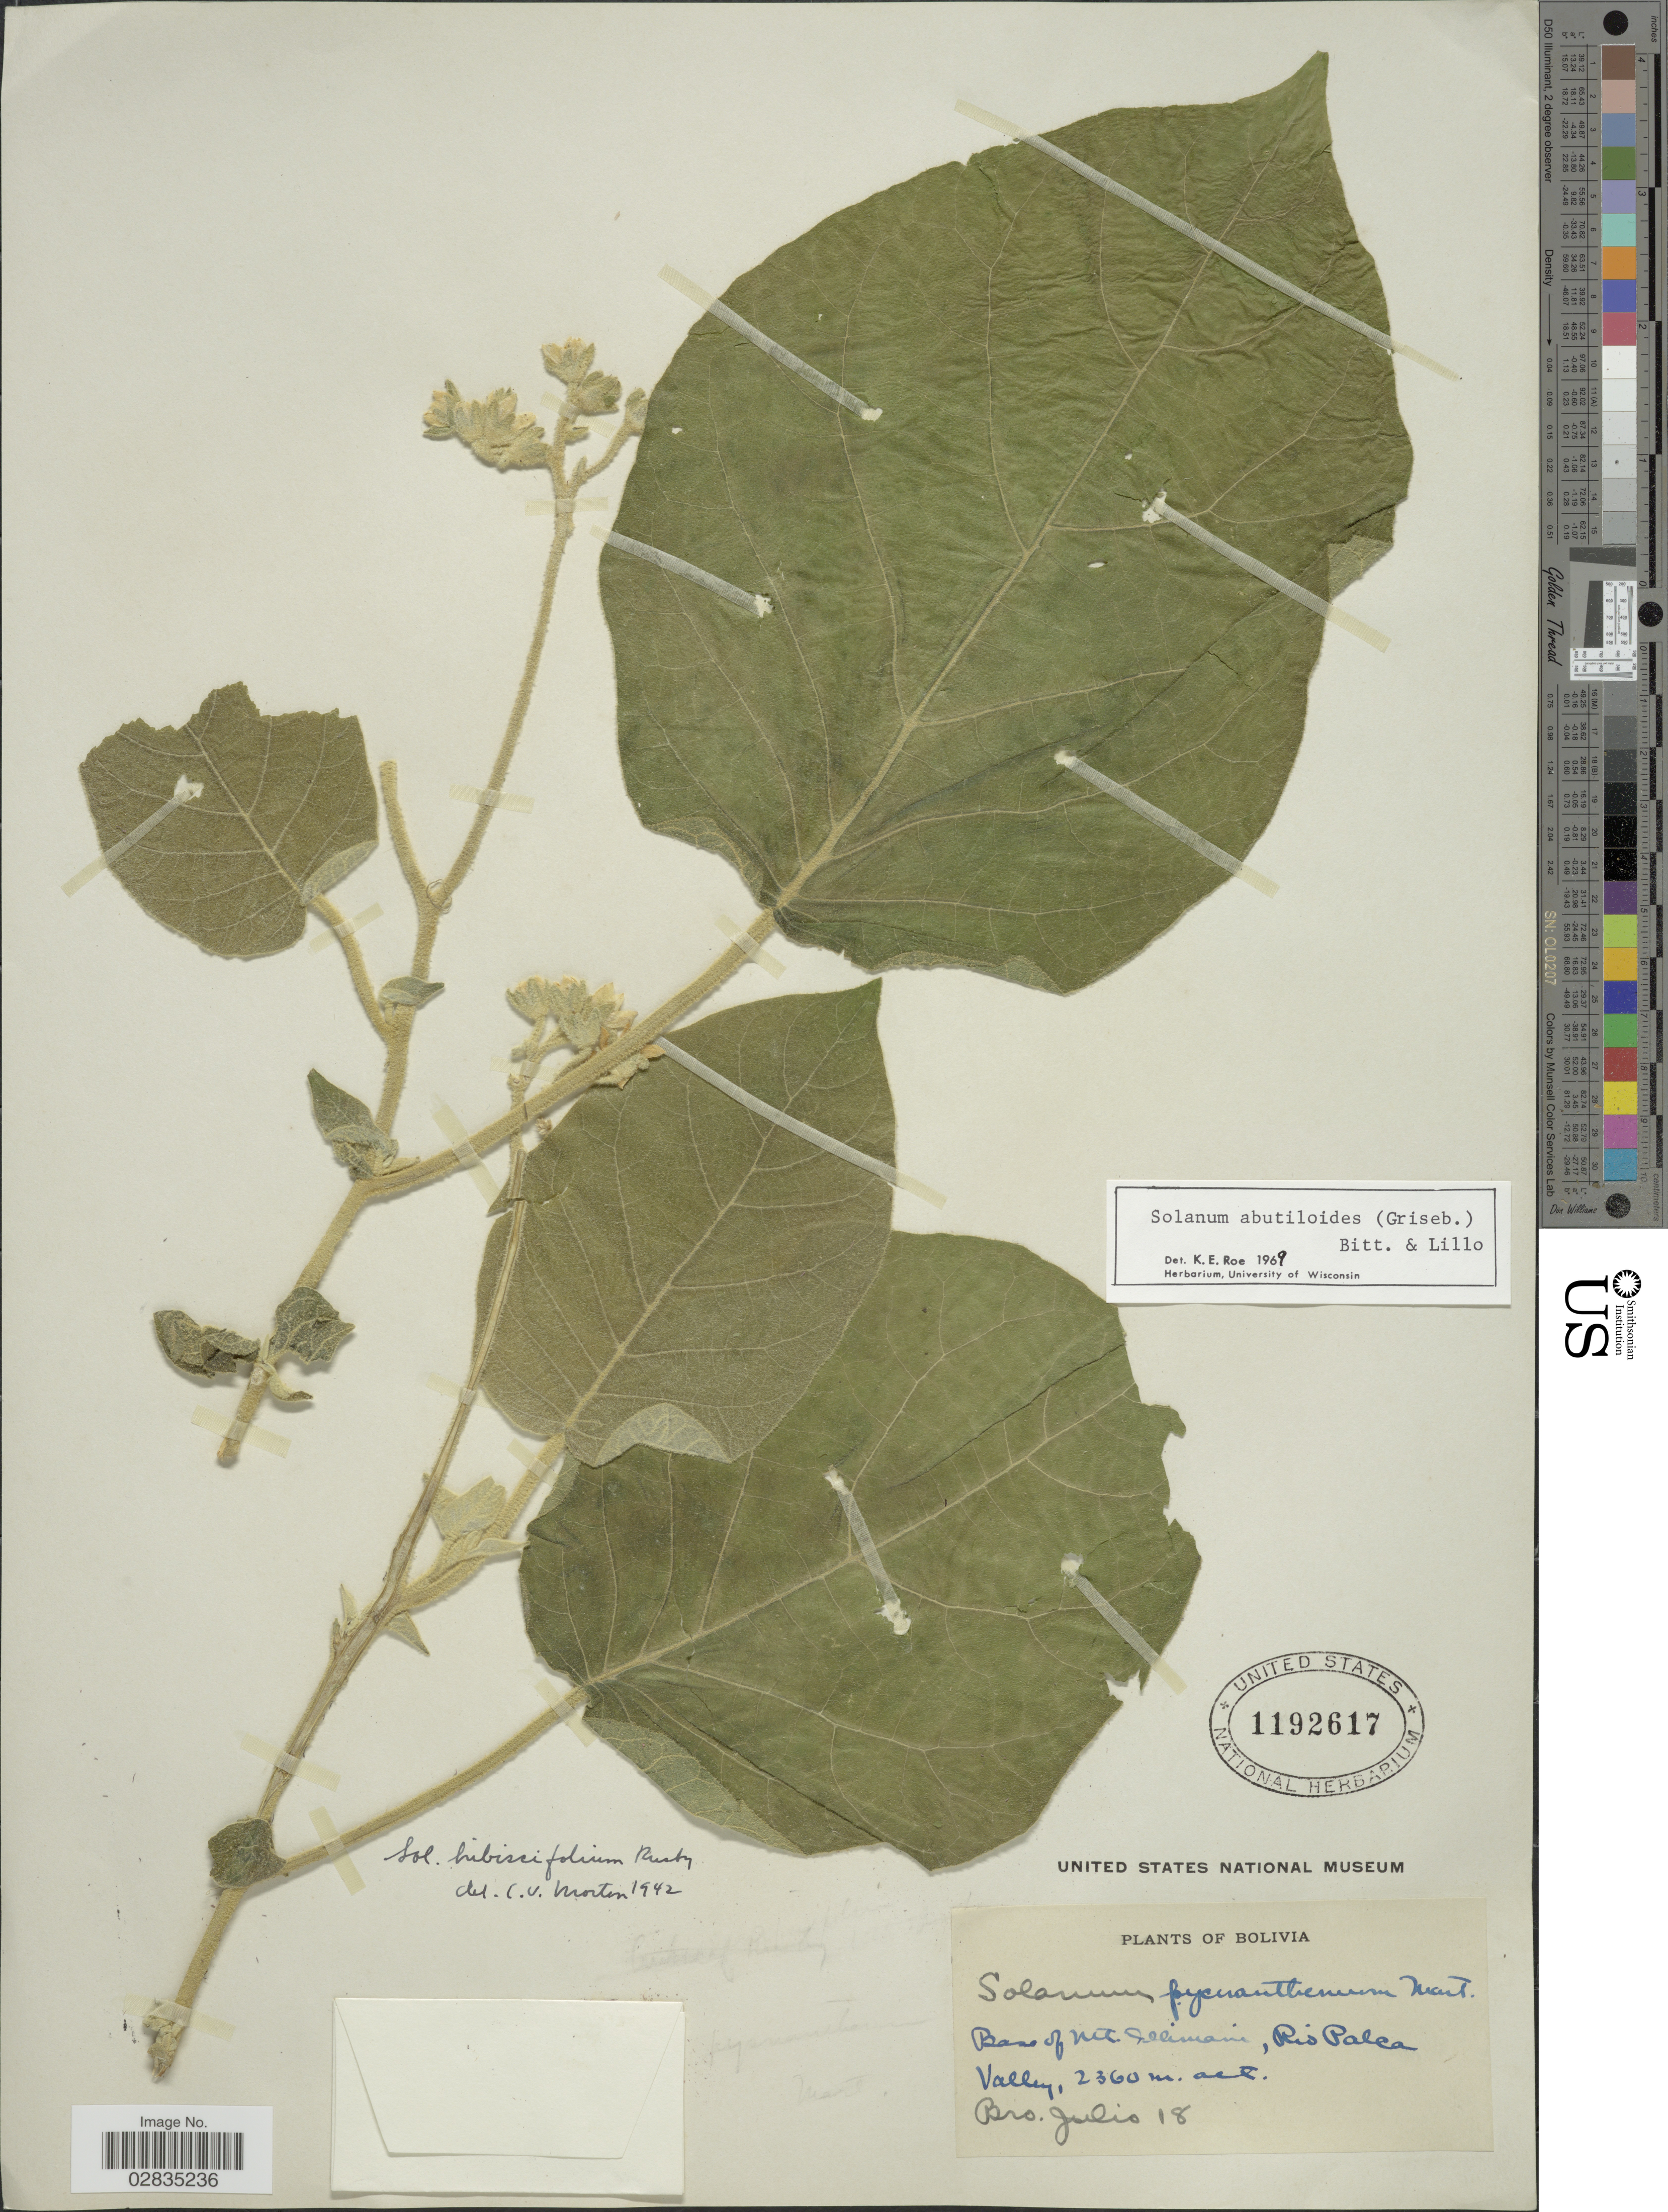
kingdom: Plantae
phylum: Tracheophyta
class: Magnoliopsida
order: Solanales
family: Solanaceae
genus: Solanum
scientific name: Solanum abutiloides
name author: (Griseb.) Bitter & Lillo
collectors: Bro. Julio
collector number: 18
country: Bolivia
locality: Base of Mt. Illimani, Rio Palca Valley.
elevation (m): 2360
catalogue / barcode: US 1192617